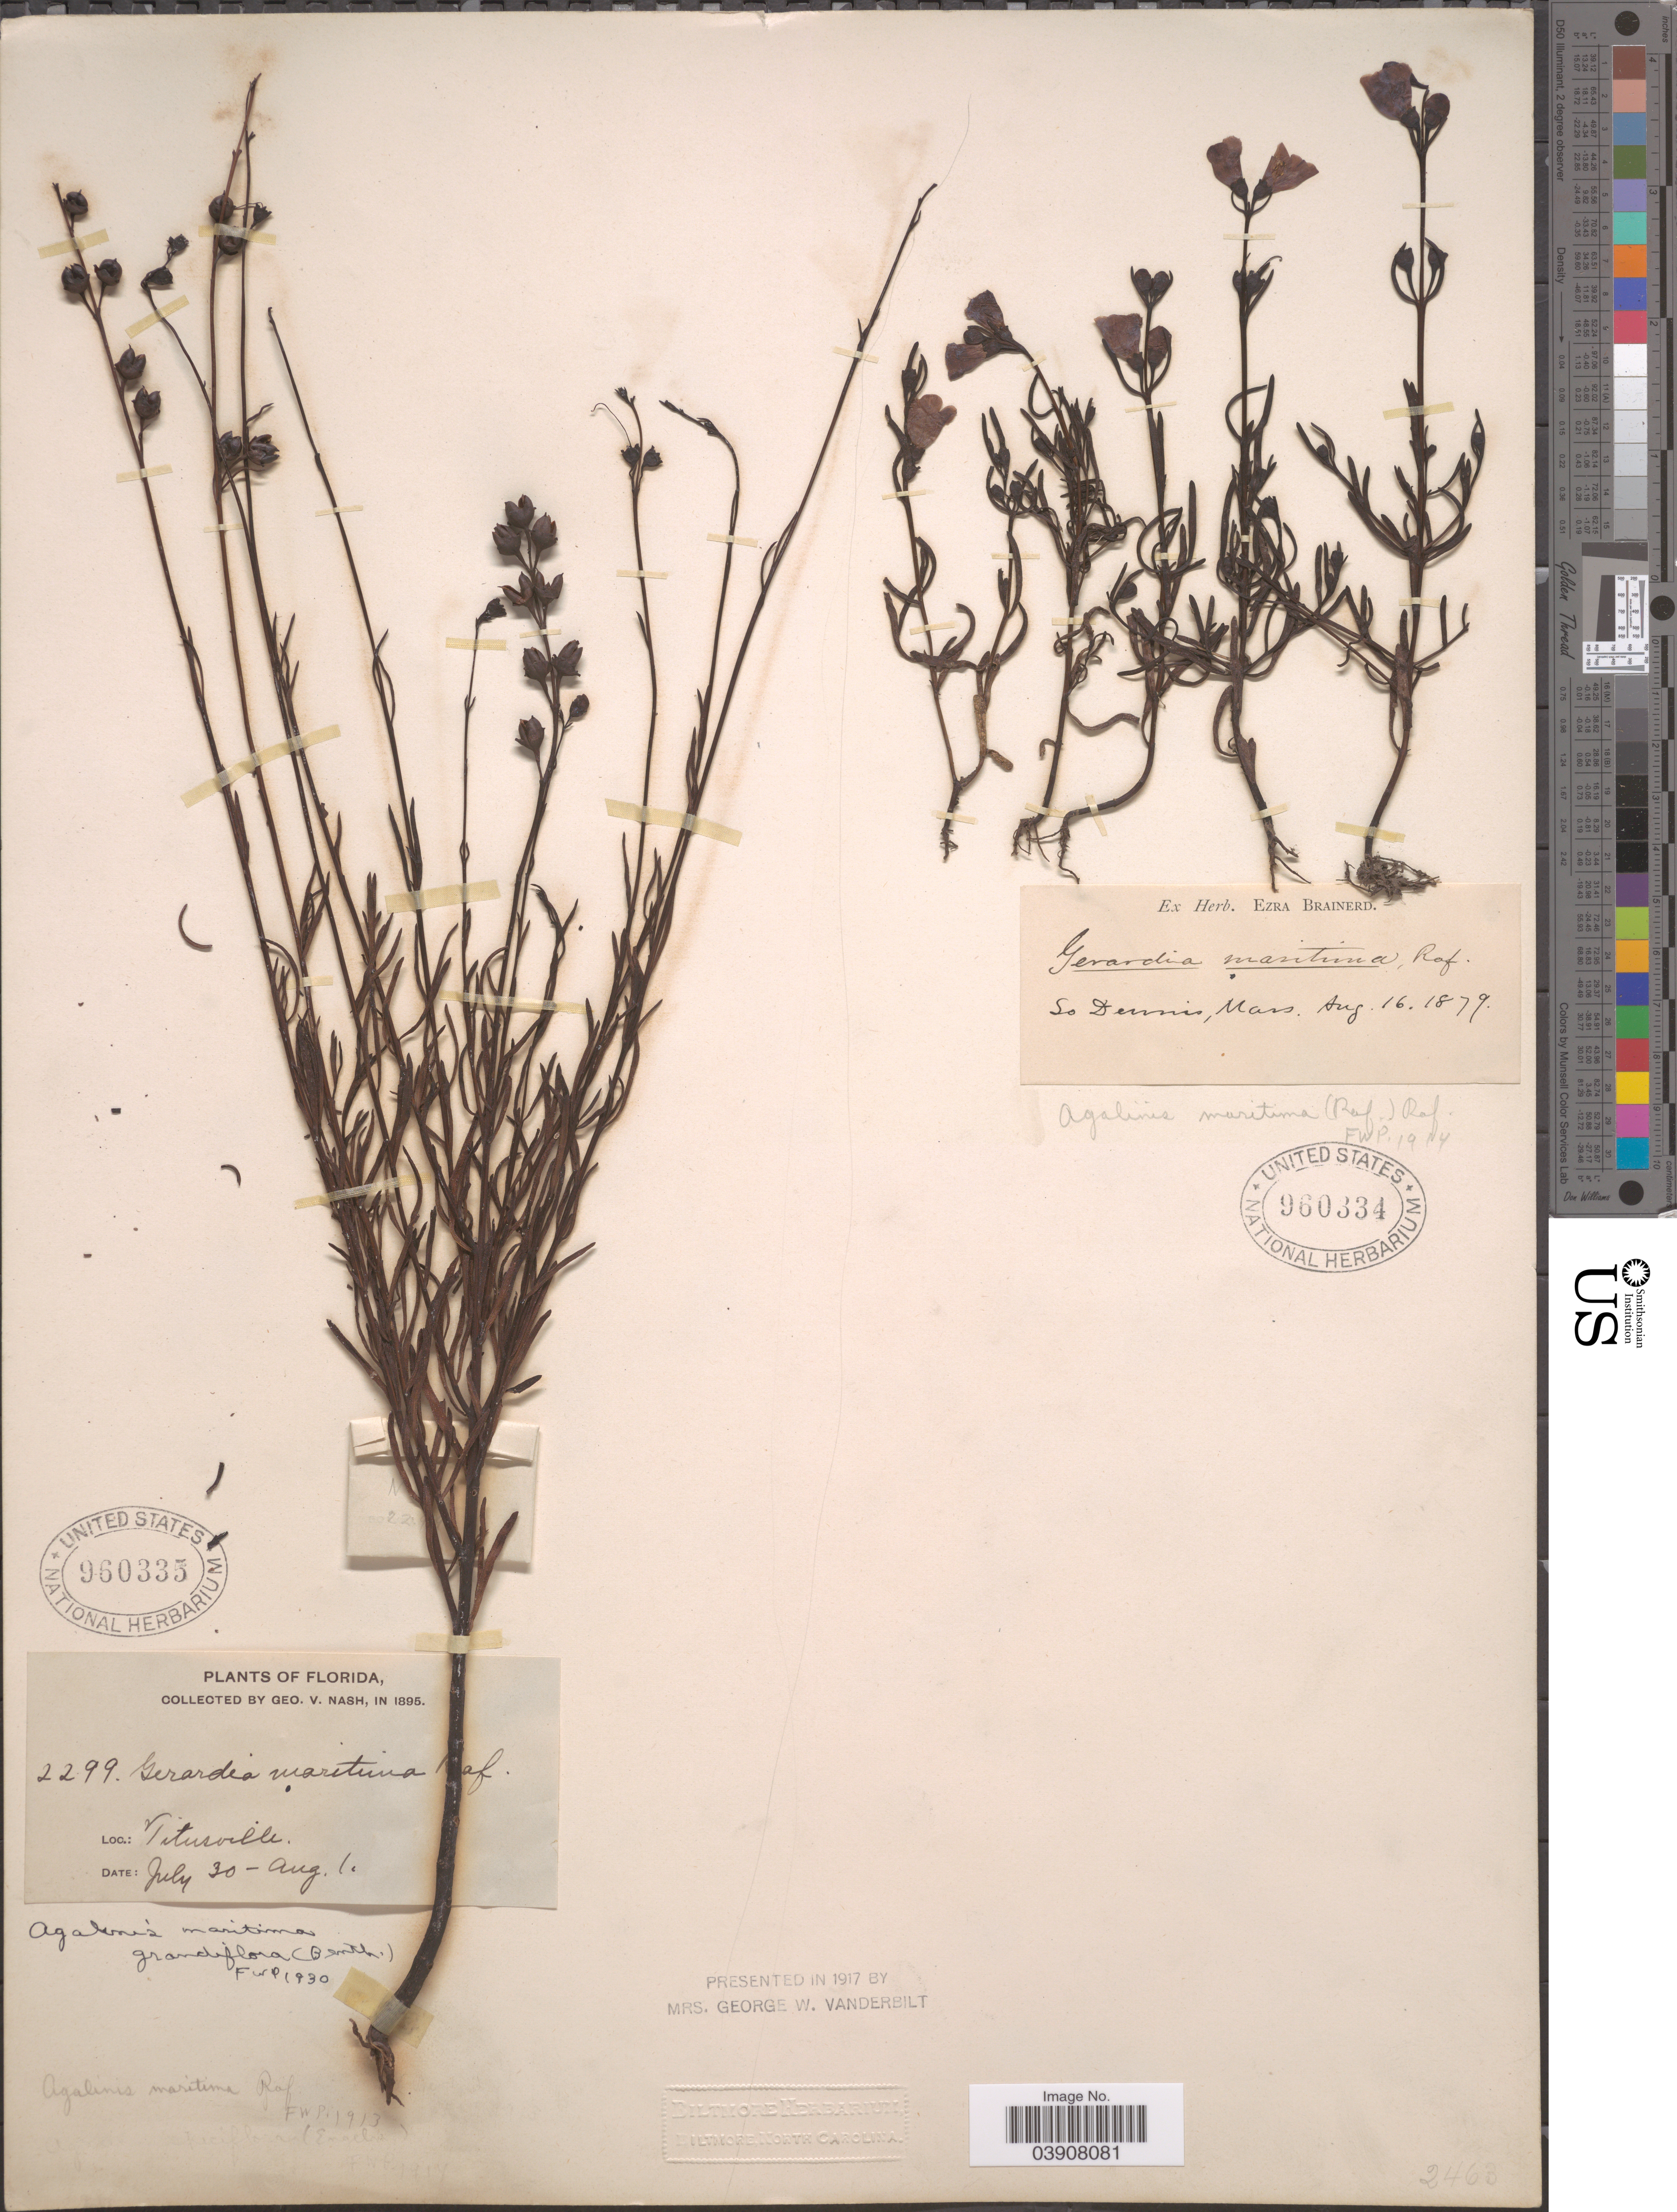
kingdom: Plantae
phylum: Tracheophyta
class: Magnoliopsida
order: Lamiales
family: Orobanchaceae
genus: Agalinis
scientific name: Agalinis maritima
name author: (Raf.) Raf.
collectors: ex herb. Ezra Brainerd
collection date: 1879-08-16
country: United States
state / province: Massachusetts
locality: So Dennis.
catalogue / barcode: US 960334